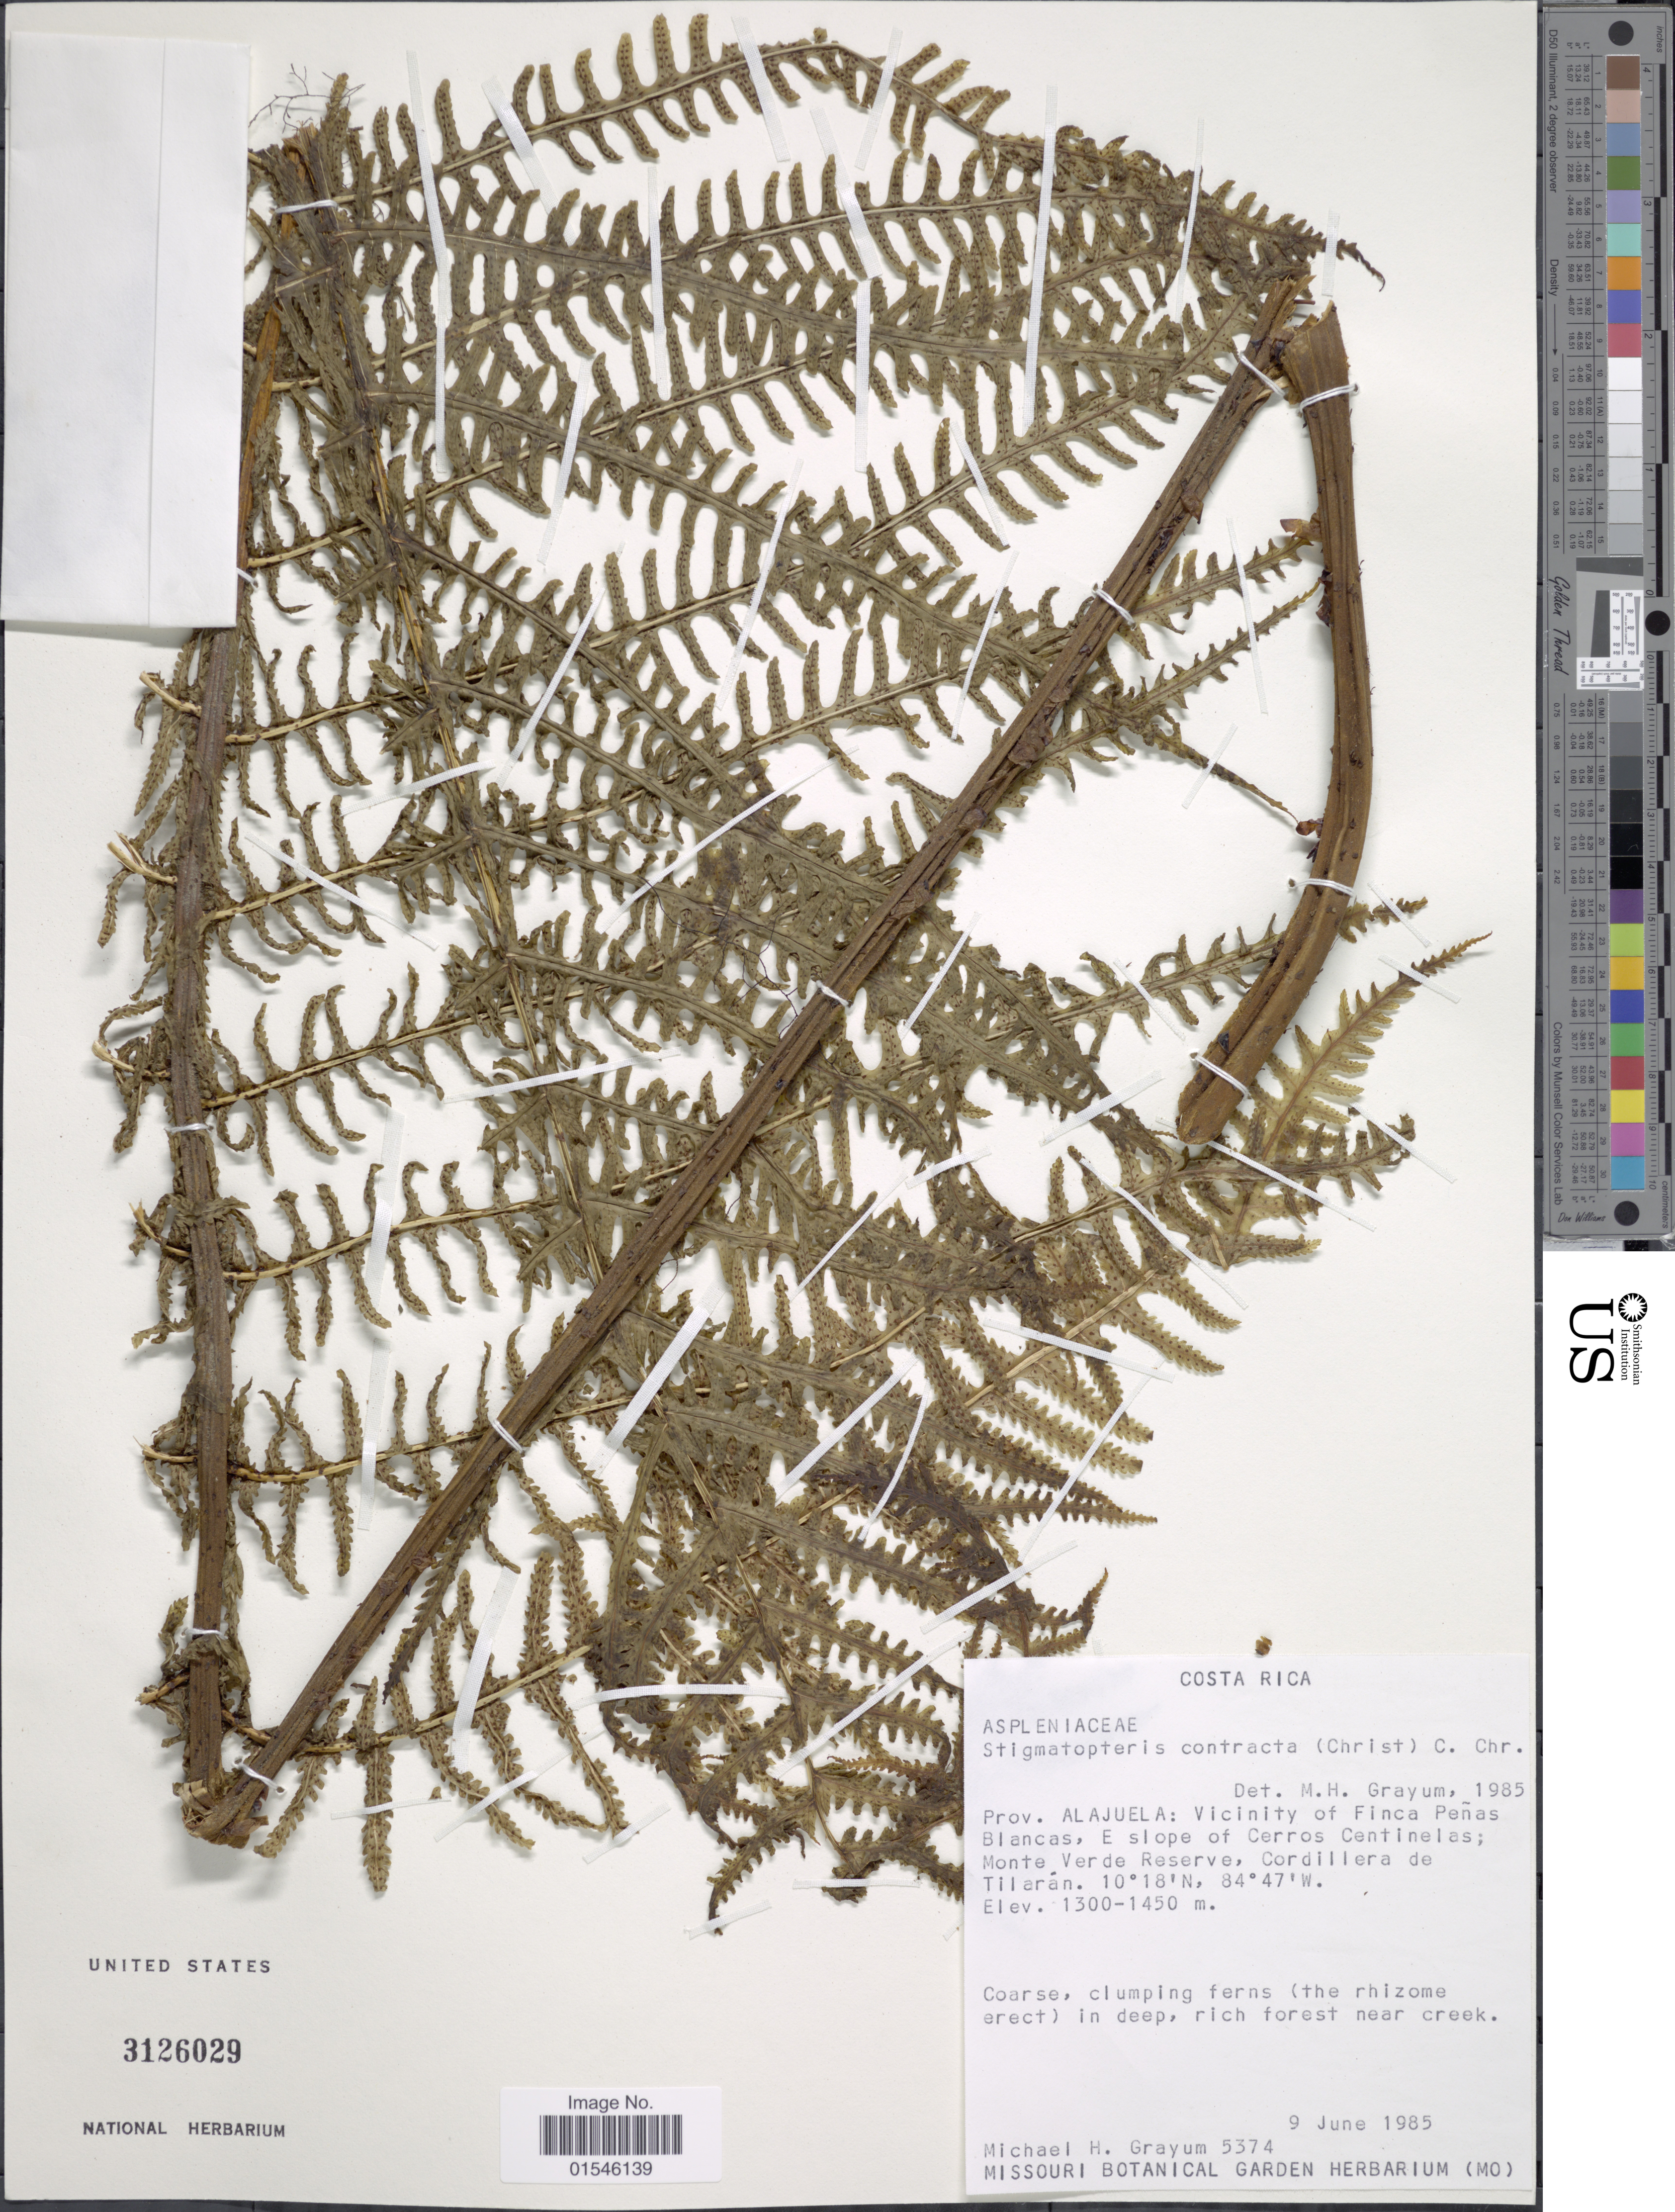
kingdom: Plantae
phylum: Tracheophyta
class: Polypodiopsida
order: Polypodiales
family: Dryopteridaceae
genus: Stigmatopteris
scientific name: Stigmatopteris contracta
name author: (Christ) C. Chr.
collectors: M. H. Grayum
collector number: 5374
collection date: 1985-06-09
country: Costa Rica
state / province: Alajuela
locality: Vicinity of Finca Peñas Blancas, E slope of Cerros Centinelas; monte Verde Reserve, Cordillera de Tilarán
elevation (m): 1300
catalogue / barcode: US 3126029